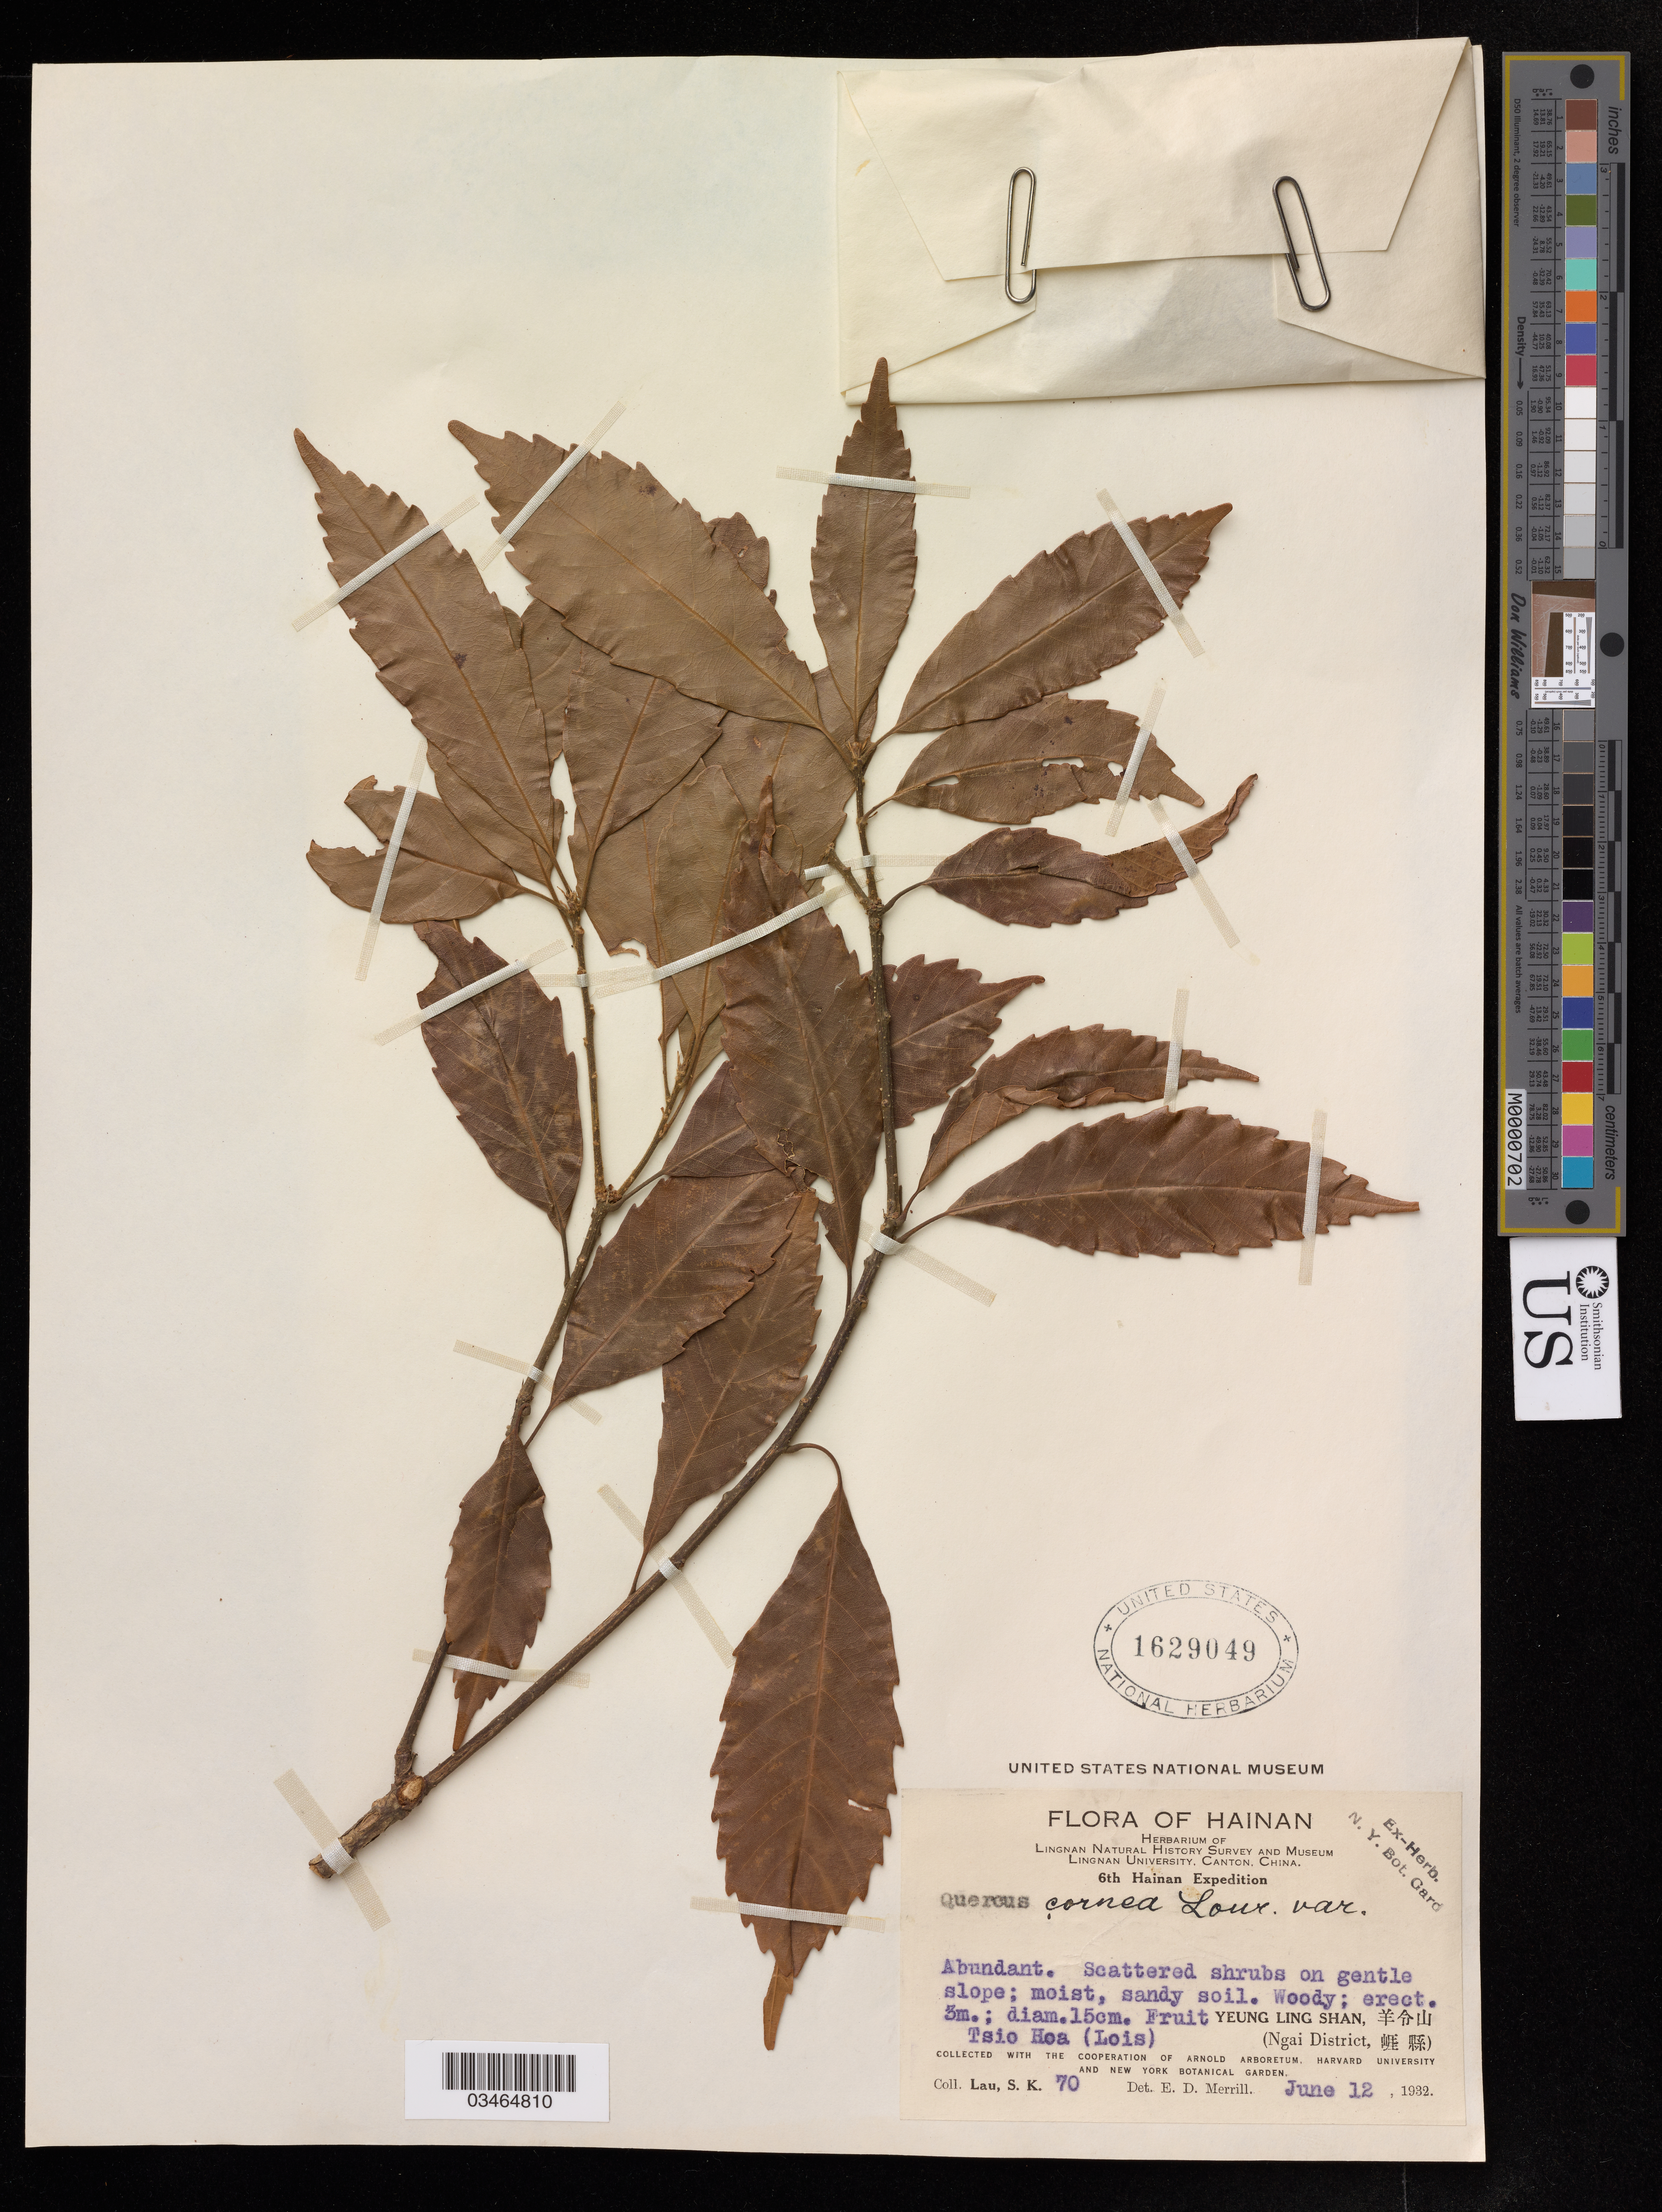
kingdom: Plantae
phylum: Tracheophyta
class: Magnoliopsida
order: Fagales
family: Fagaceae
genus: Quercus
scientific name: Quercus cornea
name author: Lour.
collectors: S. K. Lau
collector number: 70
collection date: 1932-06-12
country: China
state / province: Hainan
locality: Tsio Hoa (Lois), (Ngai District X).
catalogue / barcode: US 1629049